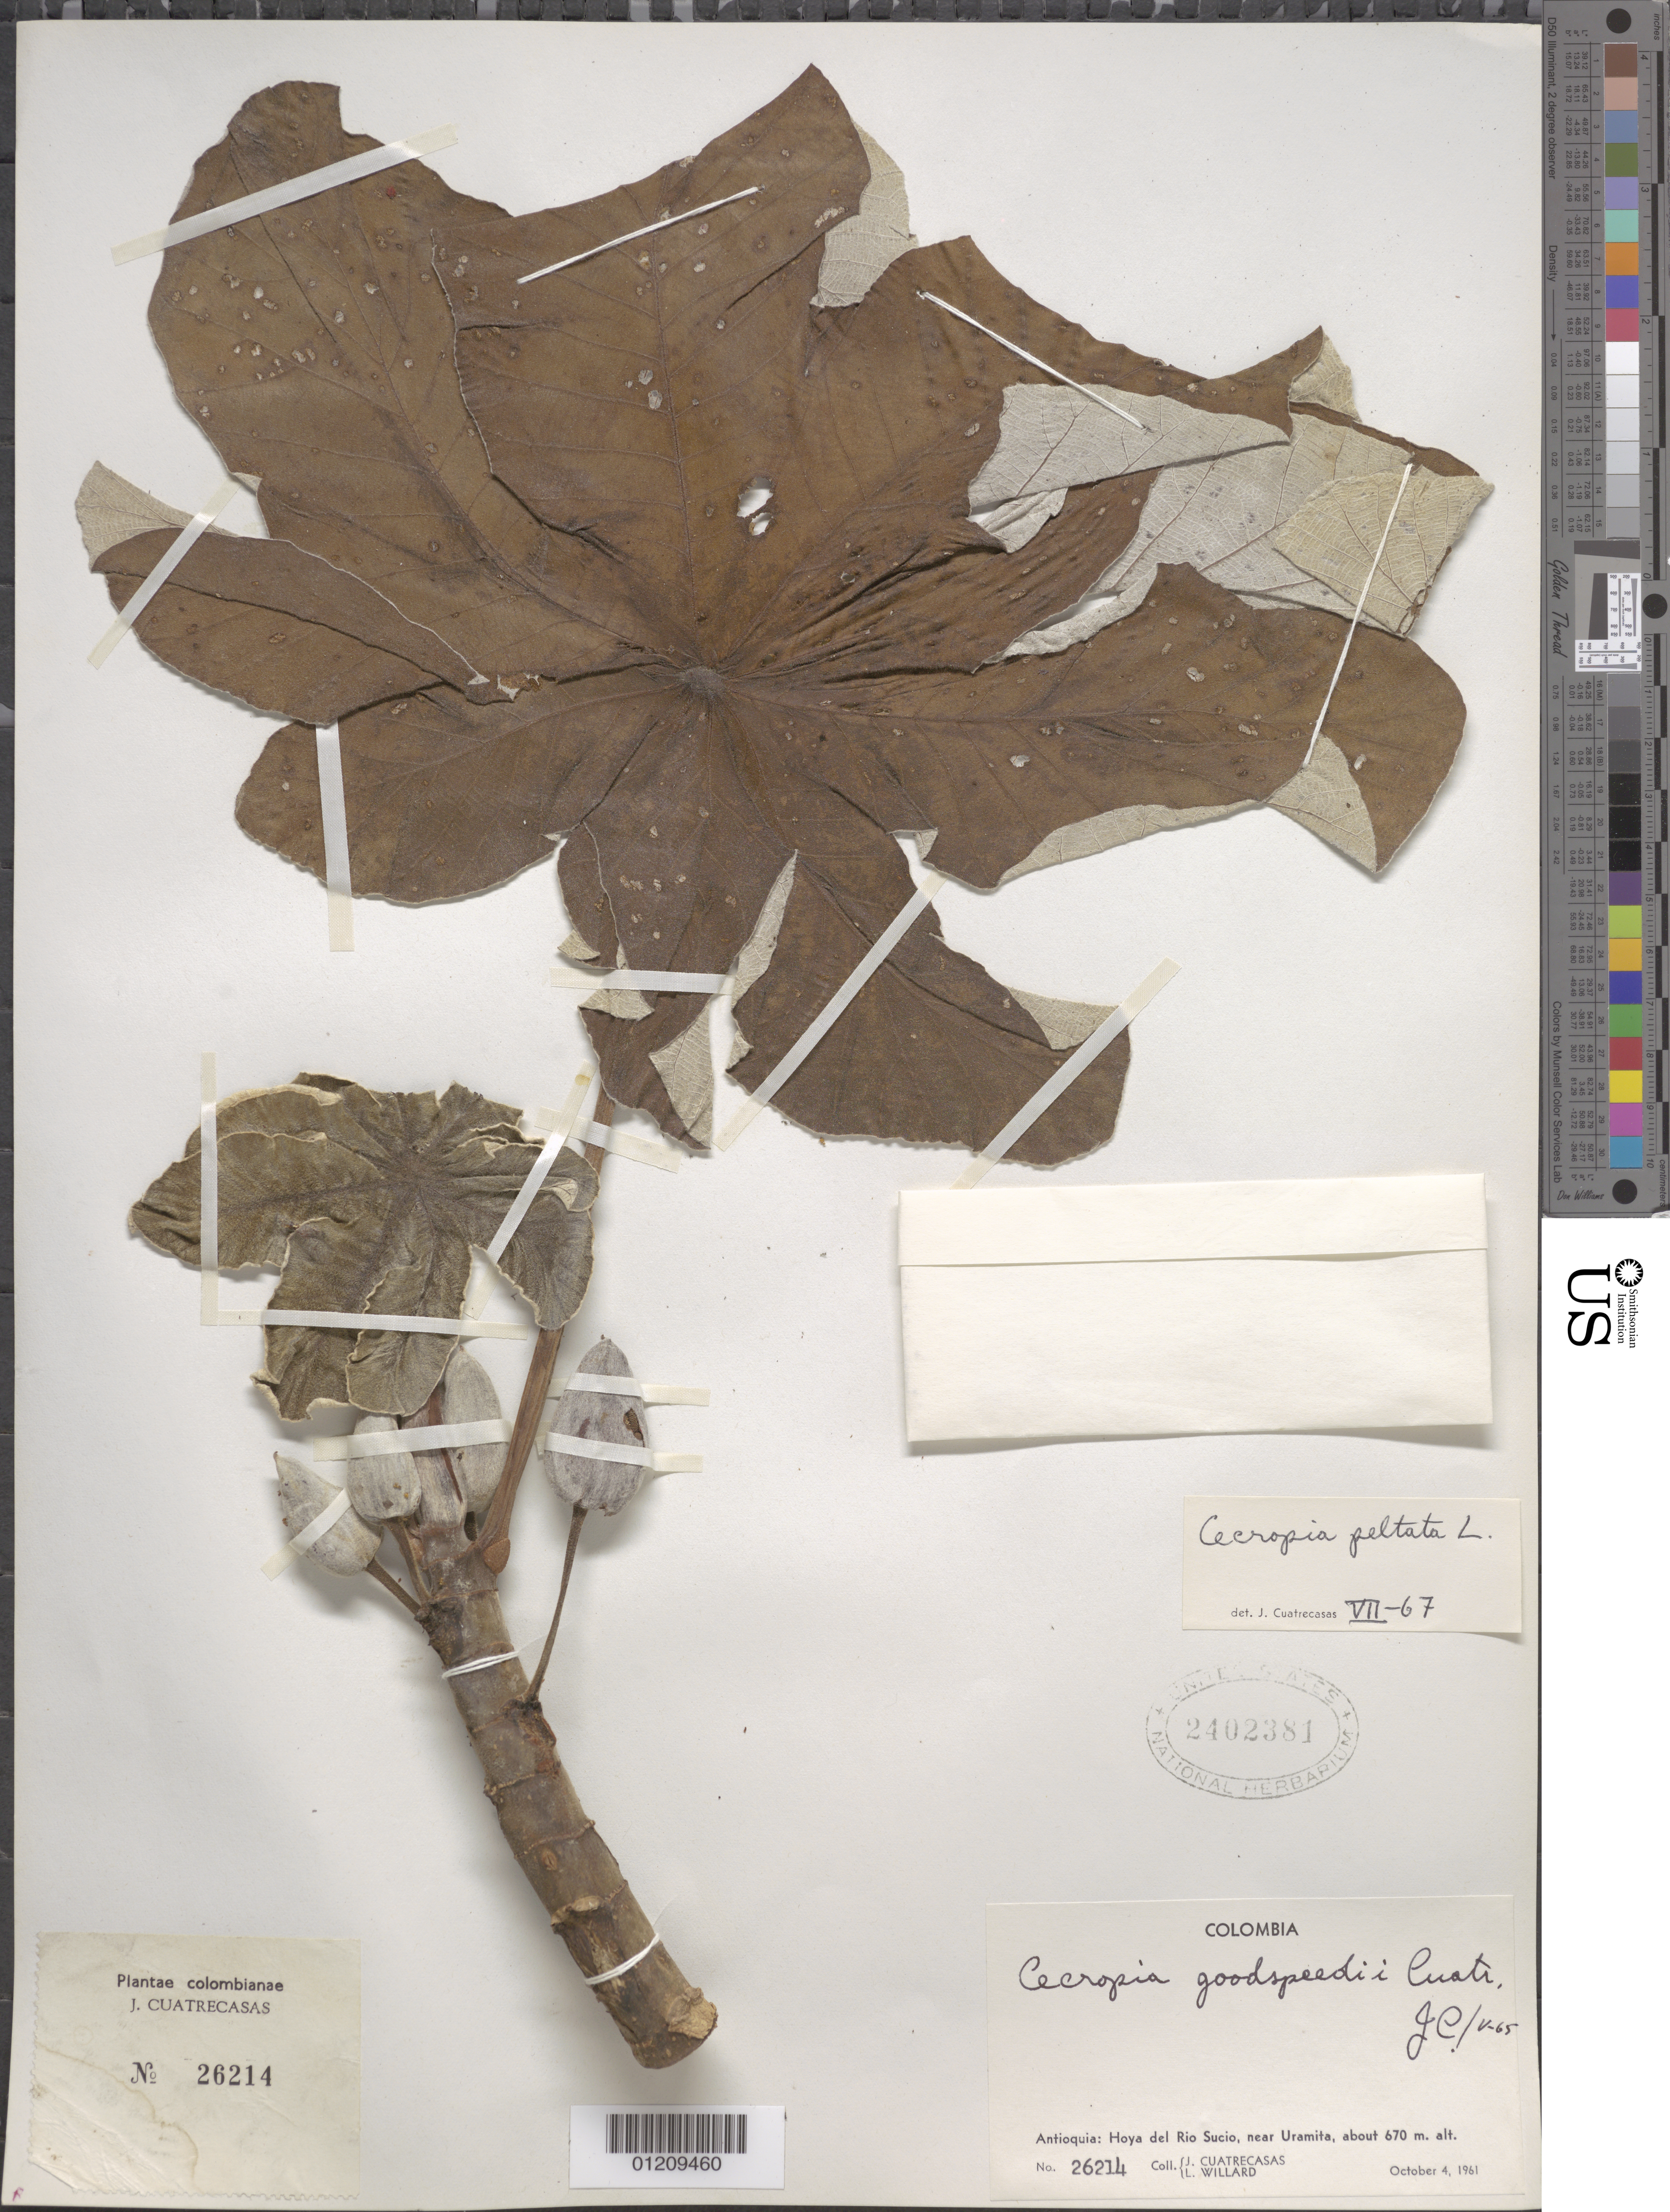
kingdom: Plantae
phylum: Tracheophyta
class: Magnoliopsida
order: Rosales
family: Urticaceae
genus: Cecropia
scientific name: Cecropia peltata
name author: L.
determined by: Cuatrecasas, J.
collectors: J. Cuatrecasas & L. Willard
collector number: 26214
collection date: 1961-10-04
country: Colombia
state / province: Antioquia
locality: Hoya del Rio Sucio, near Uramita.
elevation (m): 670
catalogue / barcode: US 2402381